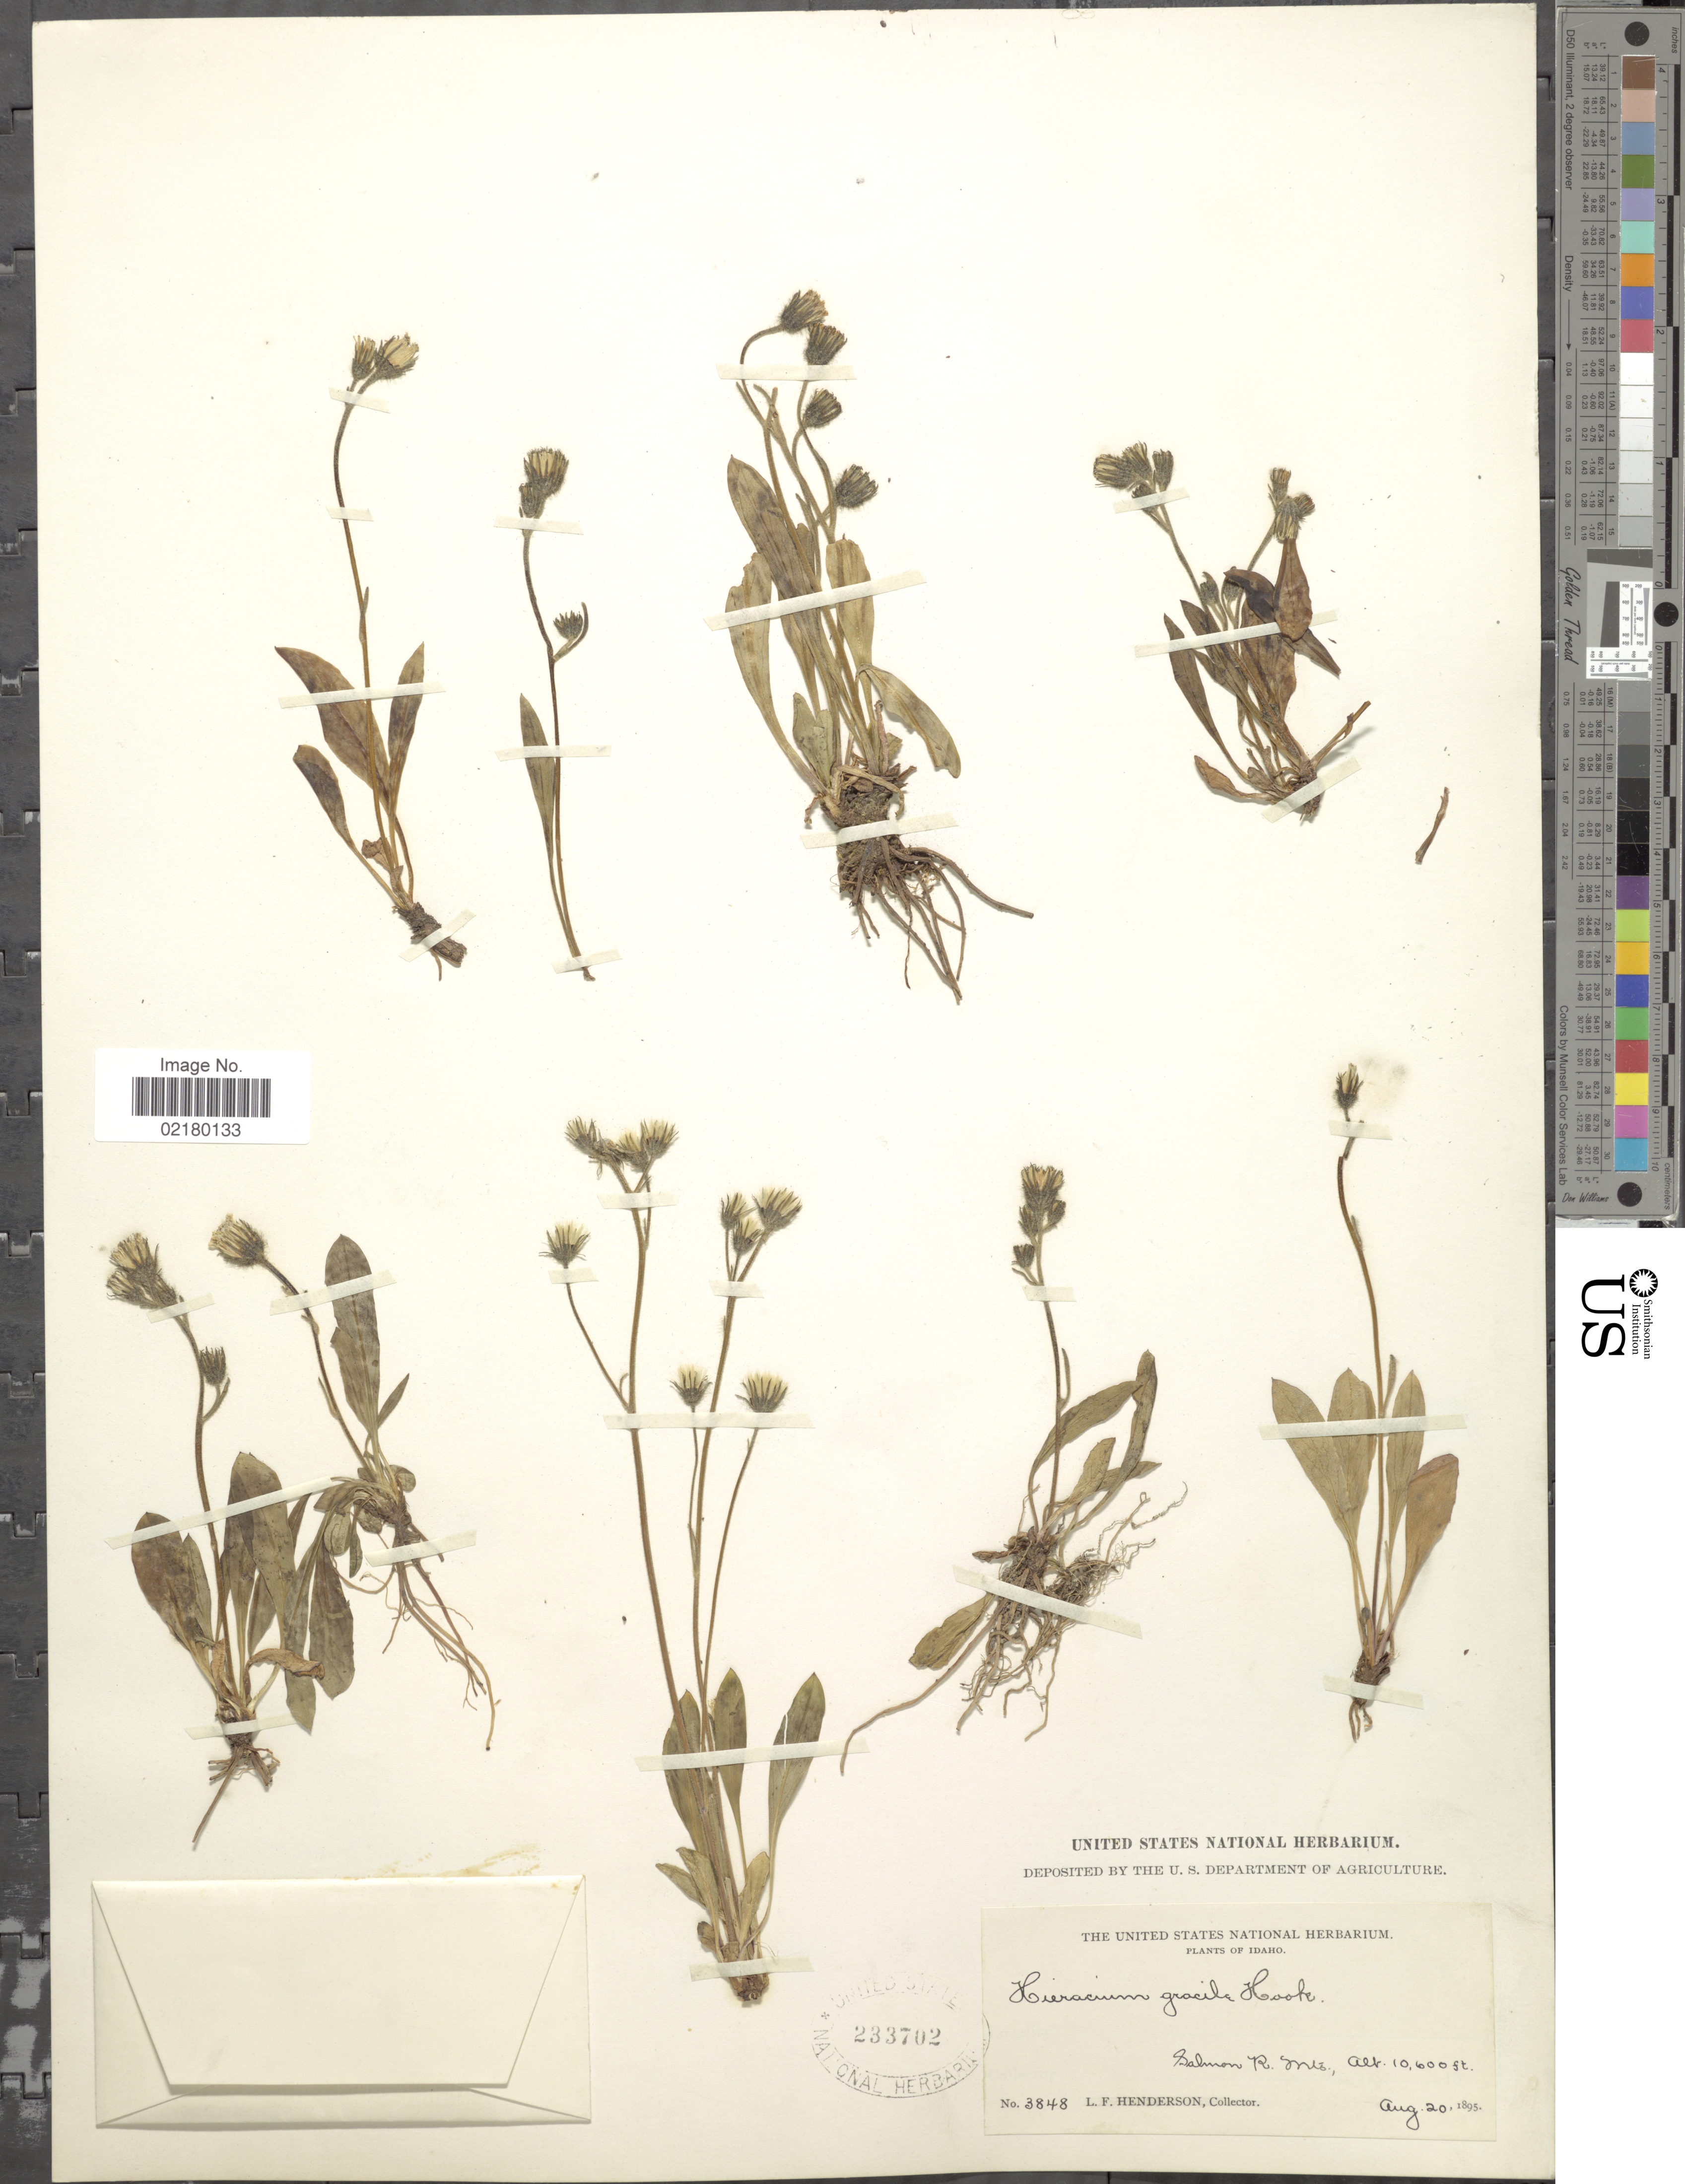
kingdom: Plantae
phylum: Tracheophyta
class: Magnoliopsida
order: Asterales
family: Asteraceae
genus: Hieracium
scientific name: Hieracium triste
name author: Willd. ex Spreng.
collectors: L. Henderson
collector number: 3848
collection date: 1895-08-20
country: United States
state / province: Idaho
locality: Salmon R Mts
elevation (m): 3231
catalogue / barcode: US 233702